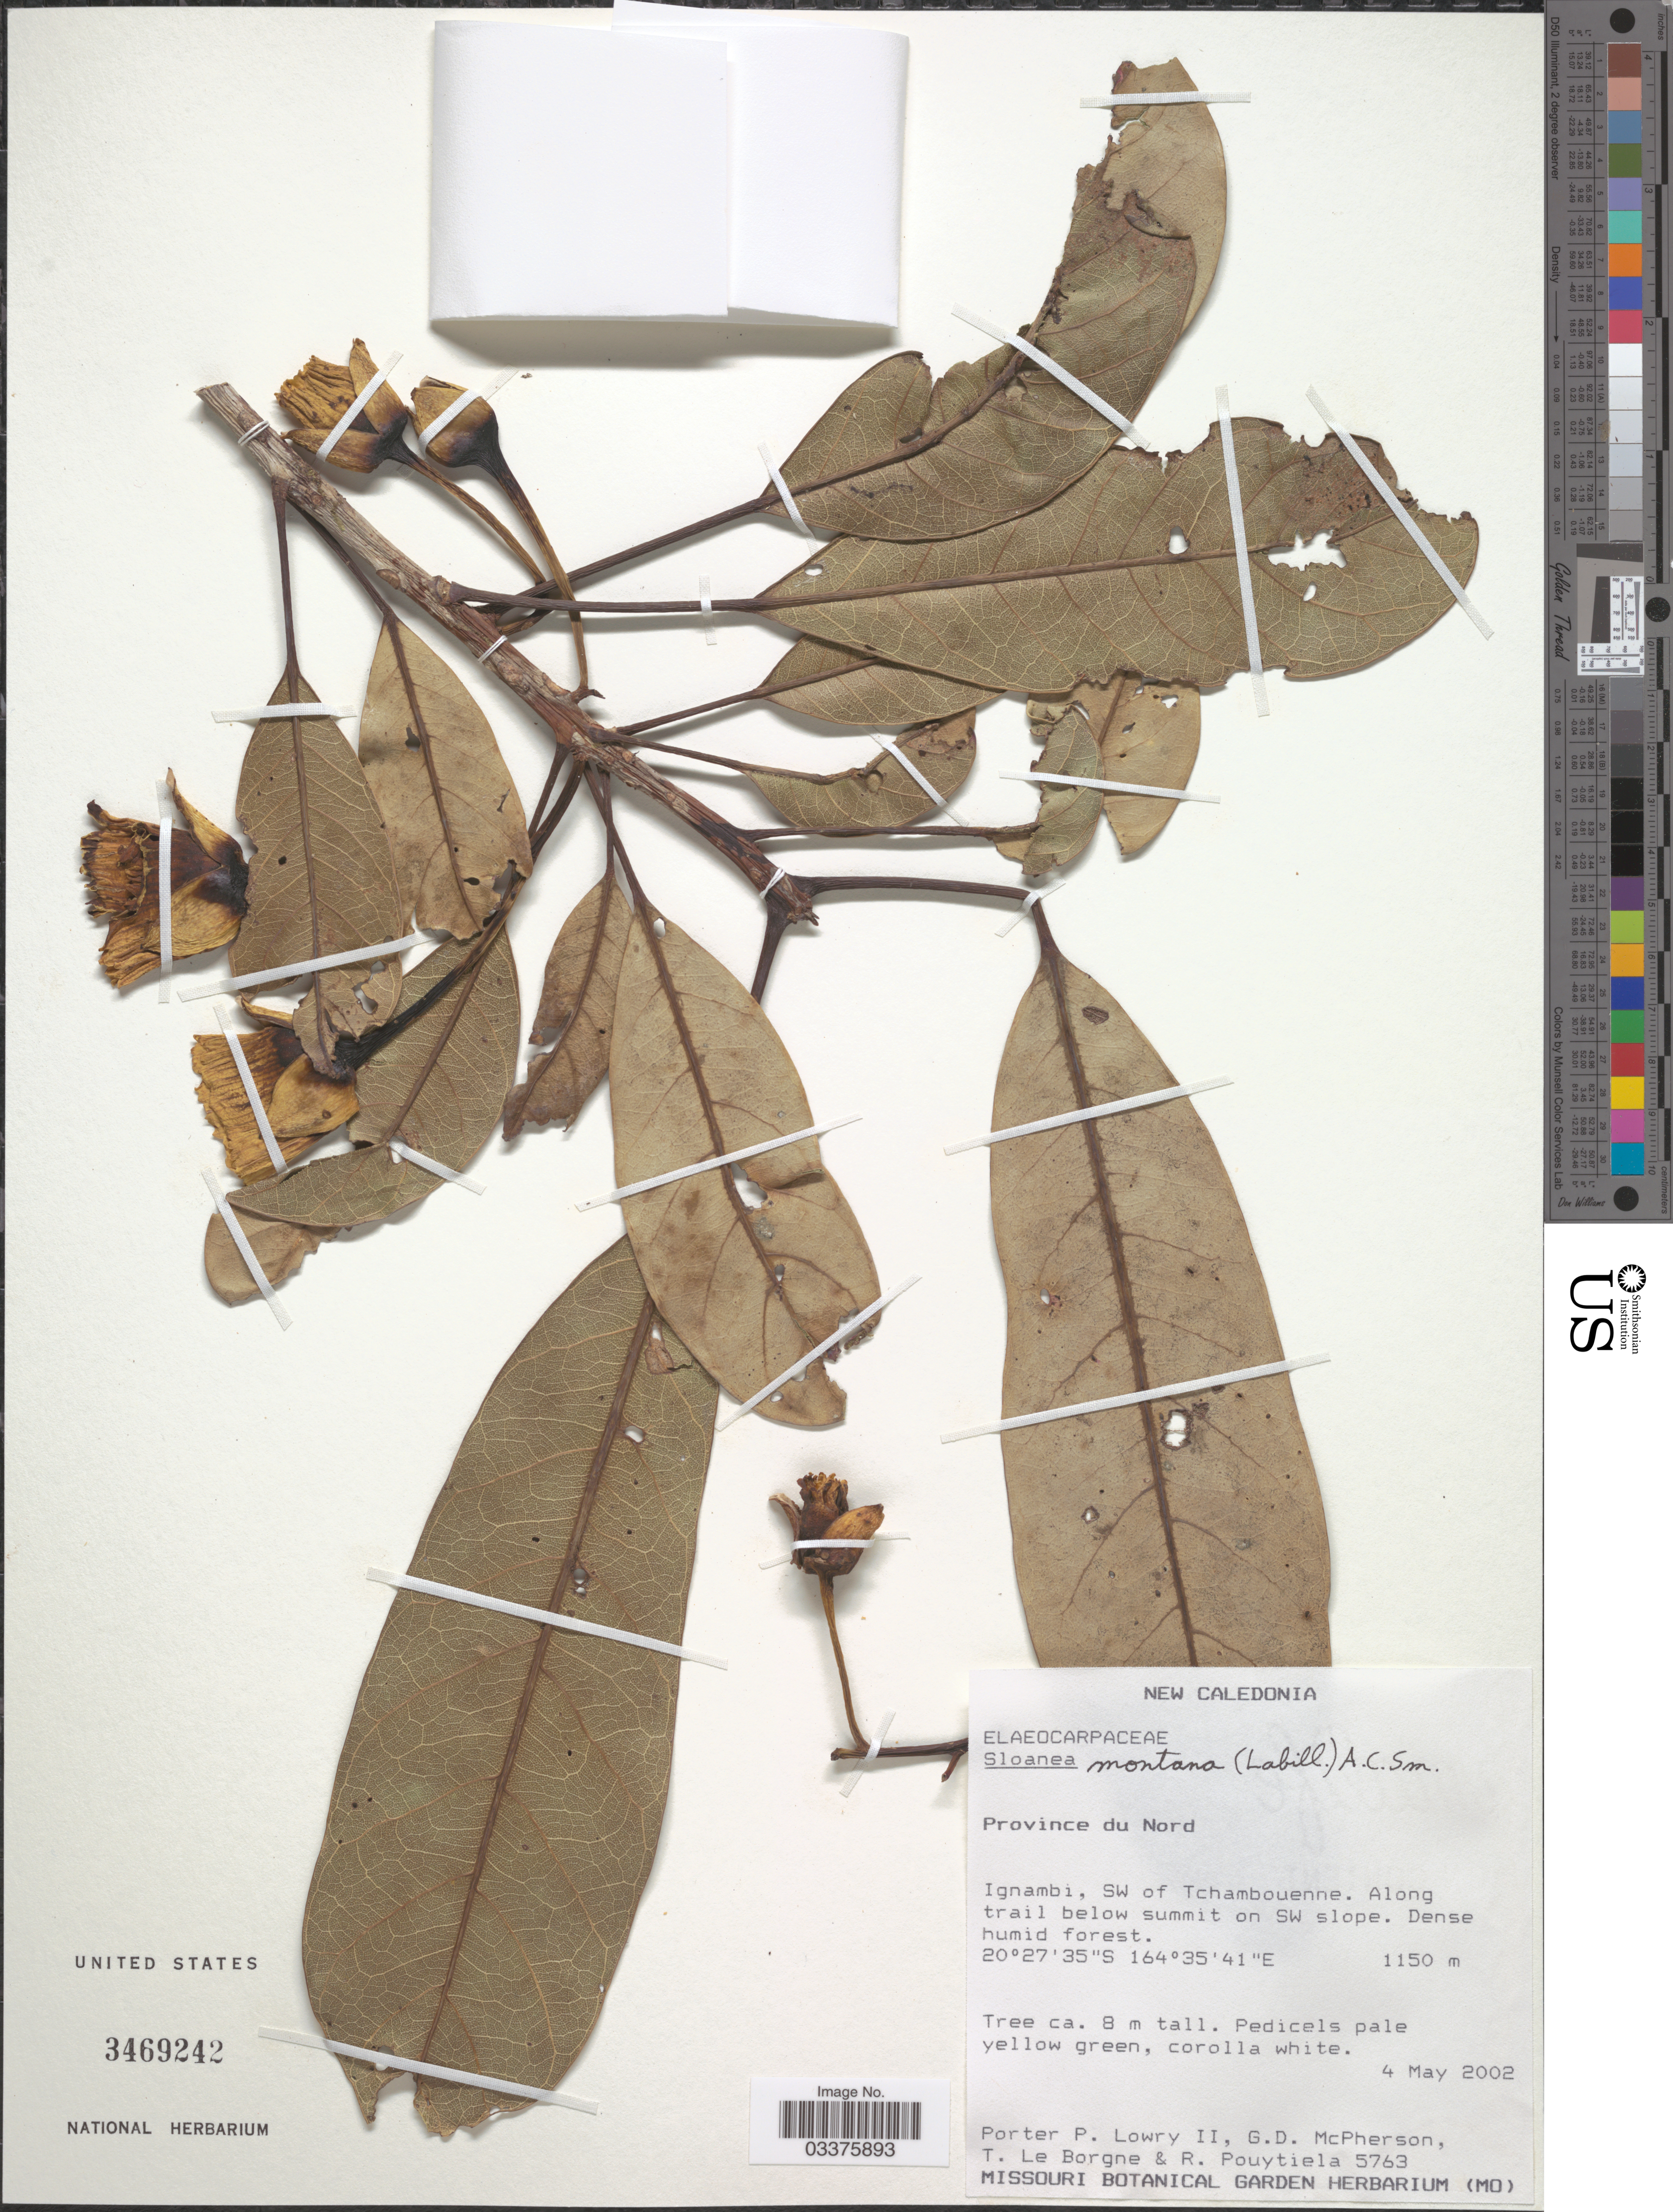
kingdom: Plantae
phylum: Tracheophyta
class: Magnoliopsida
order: Oxalidales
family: Elaeocarpaceae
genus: Sloanea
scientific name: Sloanea montana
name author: A.C. Sm.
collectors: P. P. Lowry, G. McPherson, T. Le Borgne & R. Pouytiela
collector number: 5763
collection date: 2002-05-04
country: New Caledonia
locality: Province du Nord. Ignambi, SW of Tchambouenne. Along trail below summit on SW slope.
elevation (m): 1150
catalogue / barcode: US 3469242